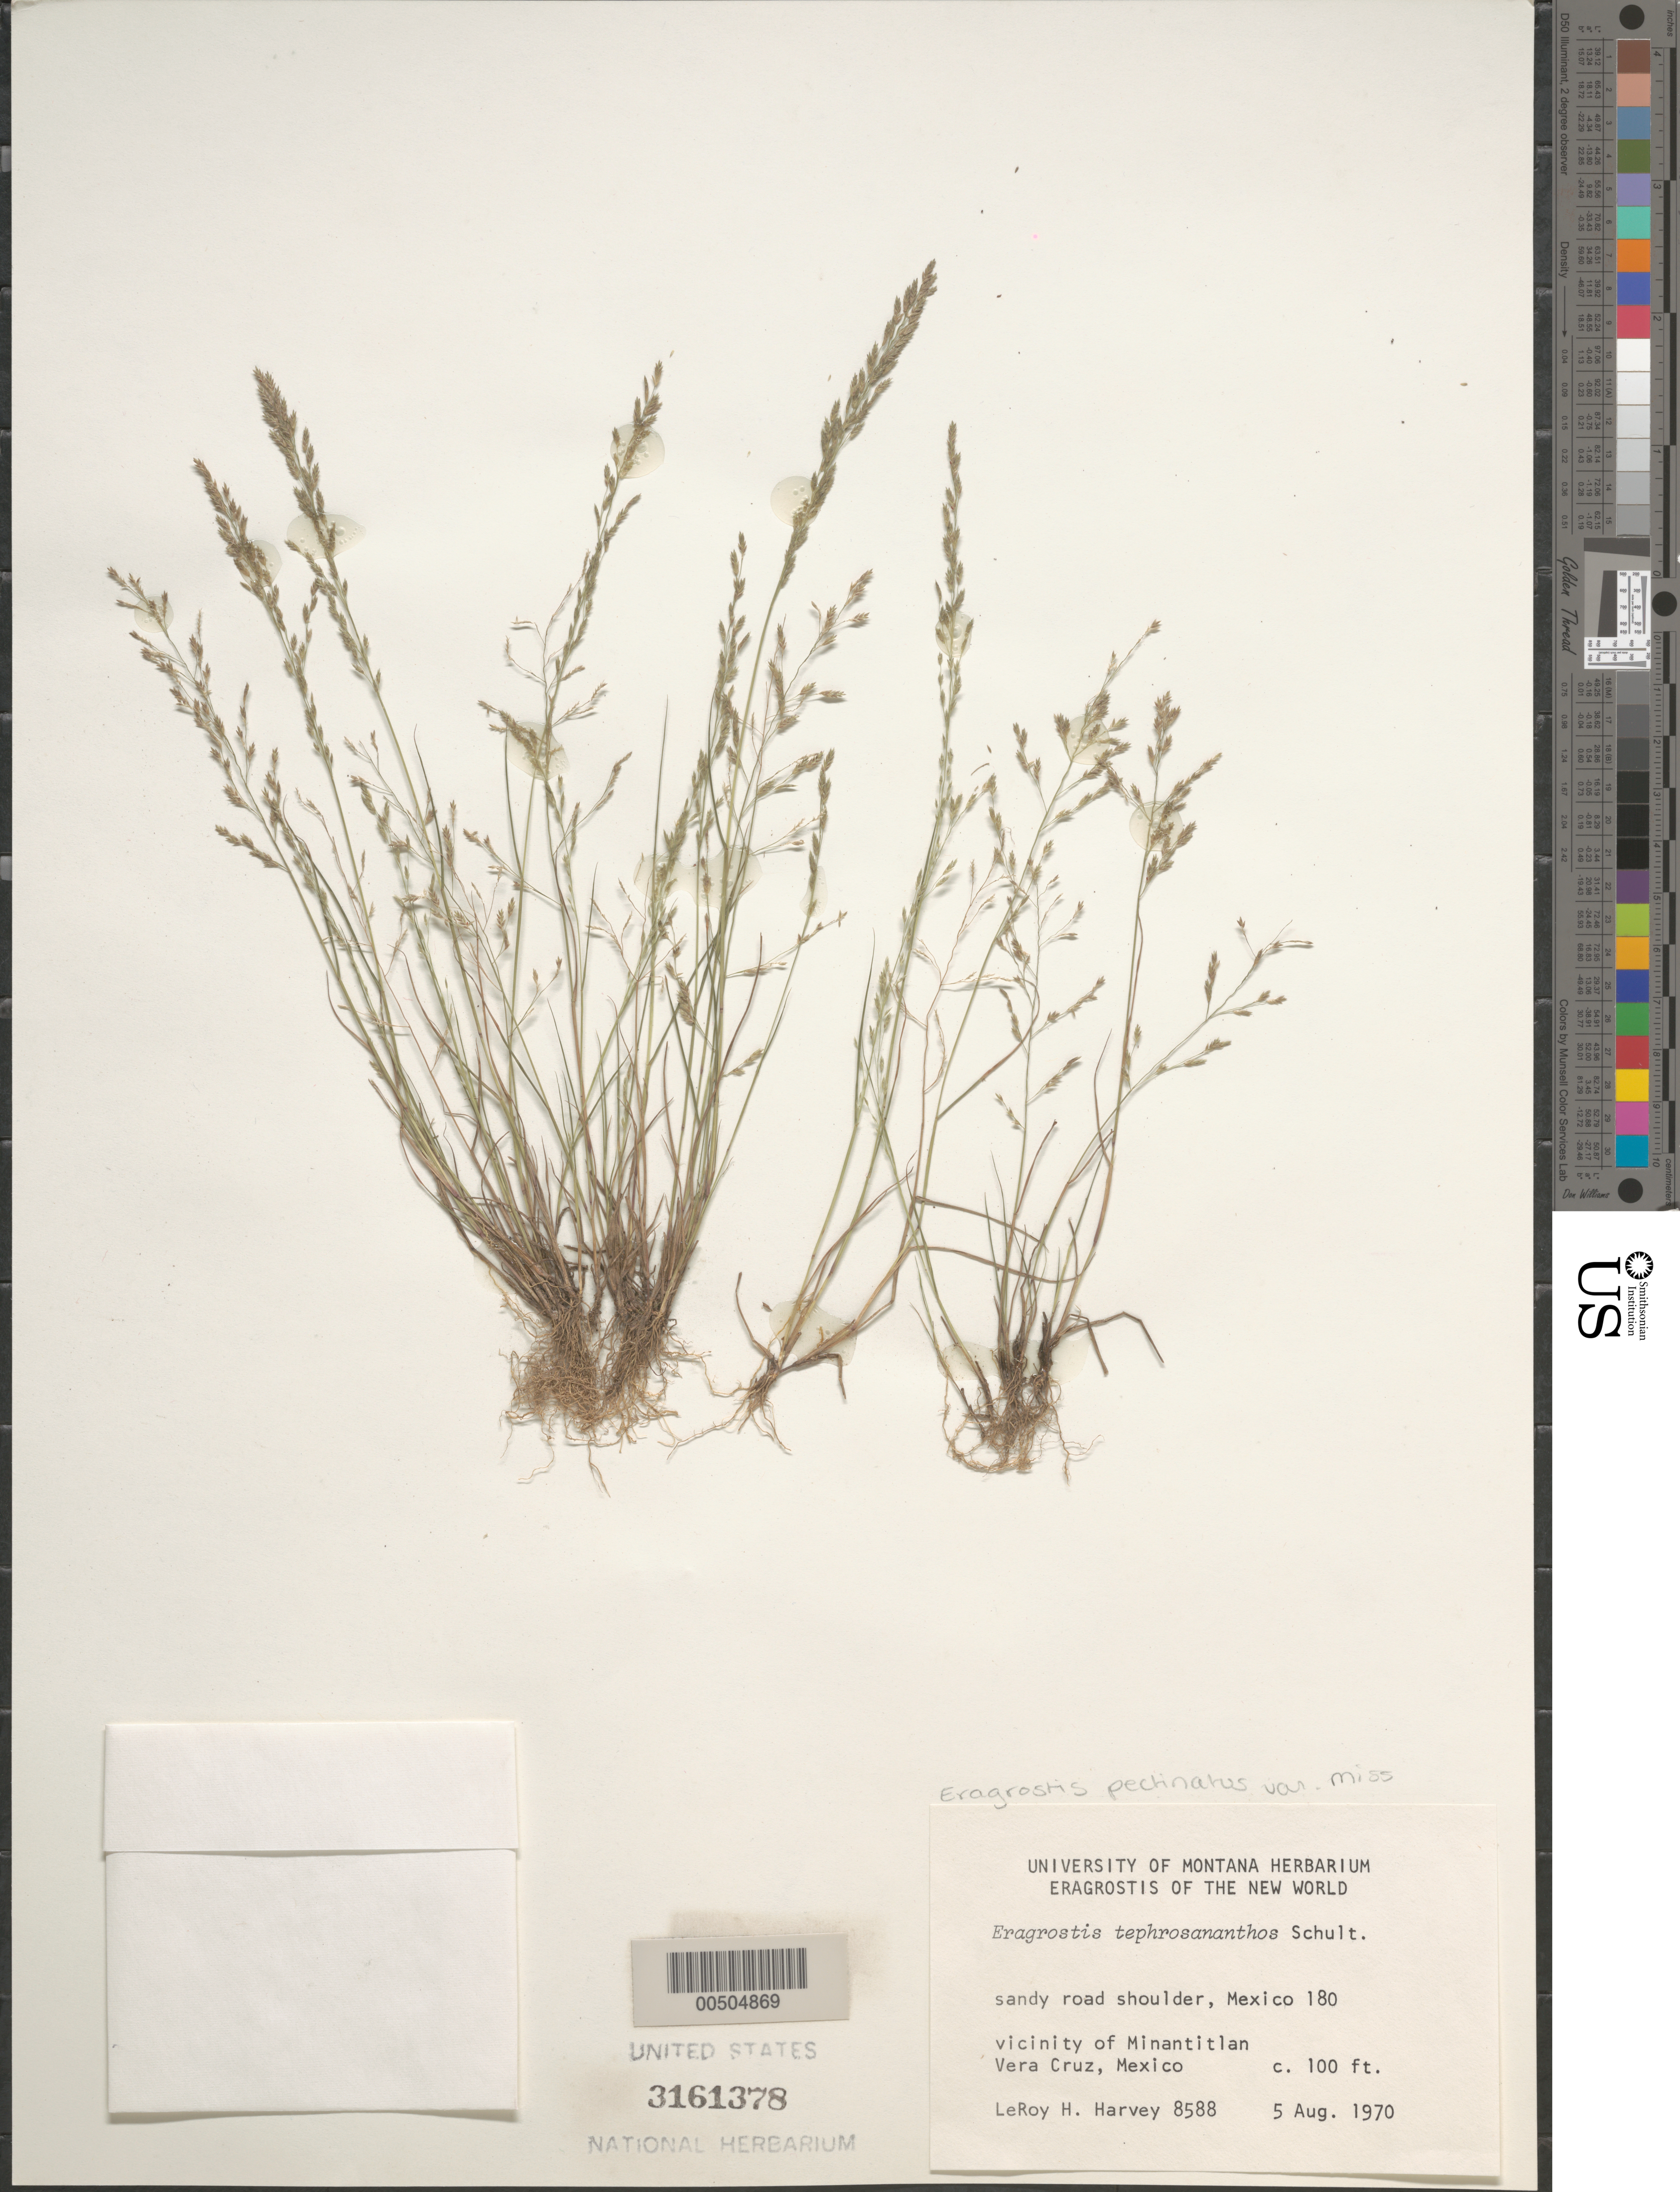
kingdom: Plantae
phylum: Tracheophyta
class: Liliopsida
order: Poales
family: Poaceae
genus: Eragrostis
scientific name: Eragrostis pectinacea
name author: (Michx.) Nees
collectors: L. H. Harvey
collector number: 8588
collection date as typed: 5 Aug 1970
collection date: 1970-08-05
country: Mexico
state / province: Veracruz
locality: Vicinity of Minantitlan, Mex 180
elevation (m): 30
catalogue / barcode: US 3161378